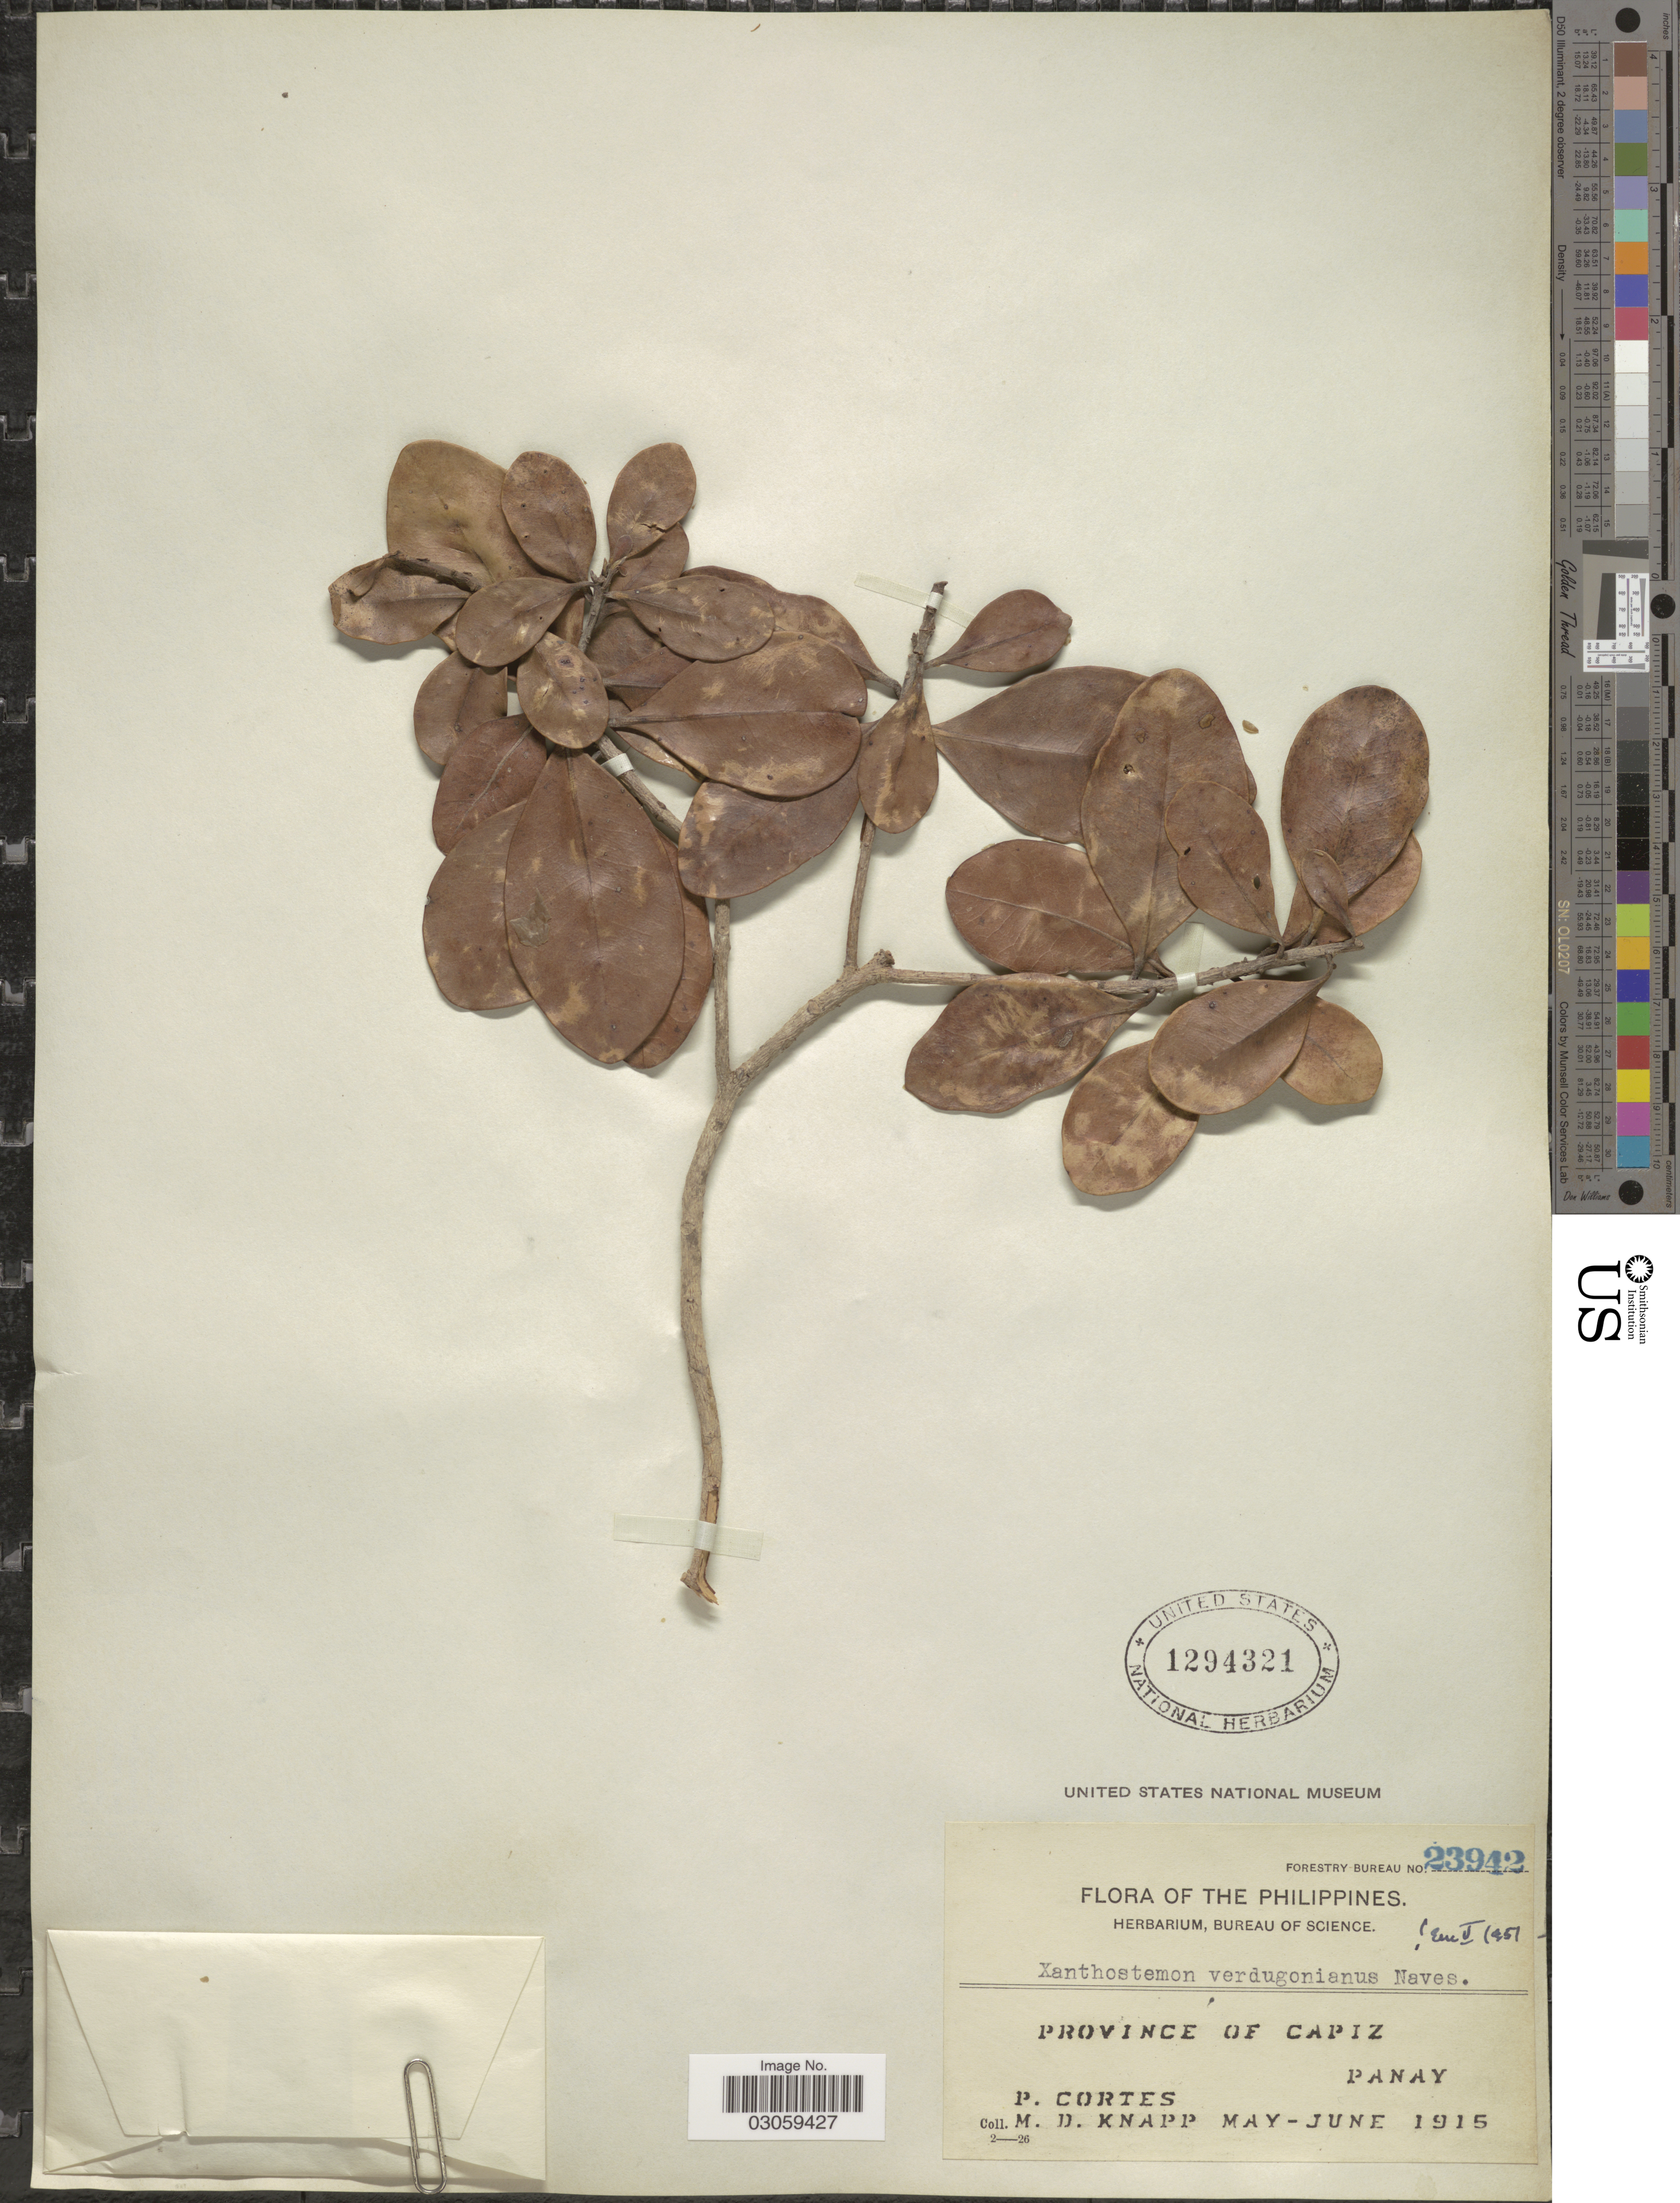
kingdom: Plantae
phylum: Tracheophyta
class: Magnoliopsida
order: Myrtales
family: Myrtaceae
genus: Xanthostemon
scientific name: Xanthostemon verdugonianus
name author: Náves ex Fern.-Vill.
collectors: P. Cortes & M. Knapp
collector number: Forestry Bureau 23942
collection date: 1915-05/1915-06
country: Philippines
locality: Province of Capiz. Panay.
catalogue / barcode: US 1294321